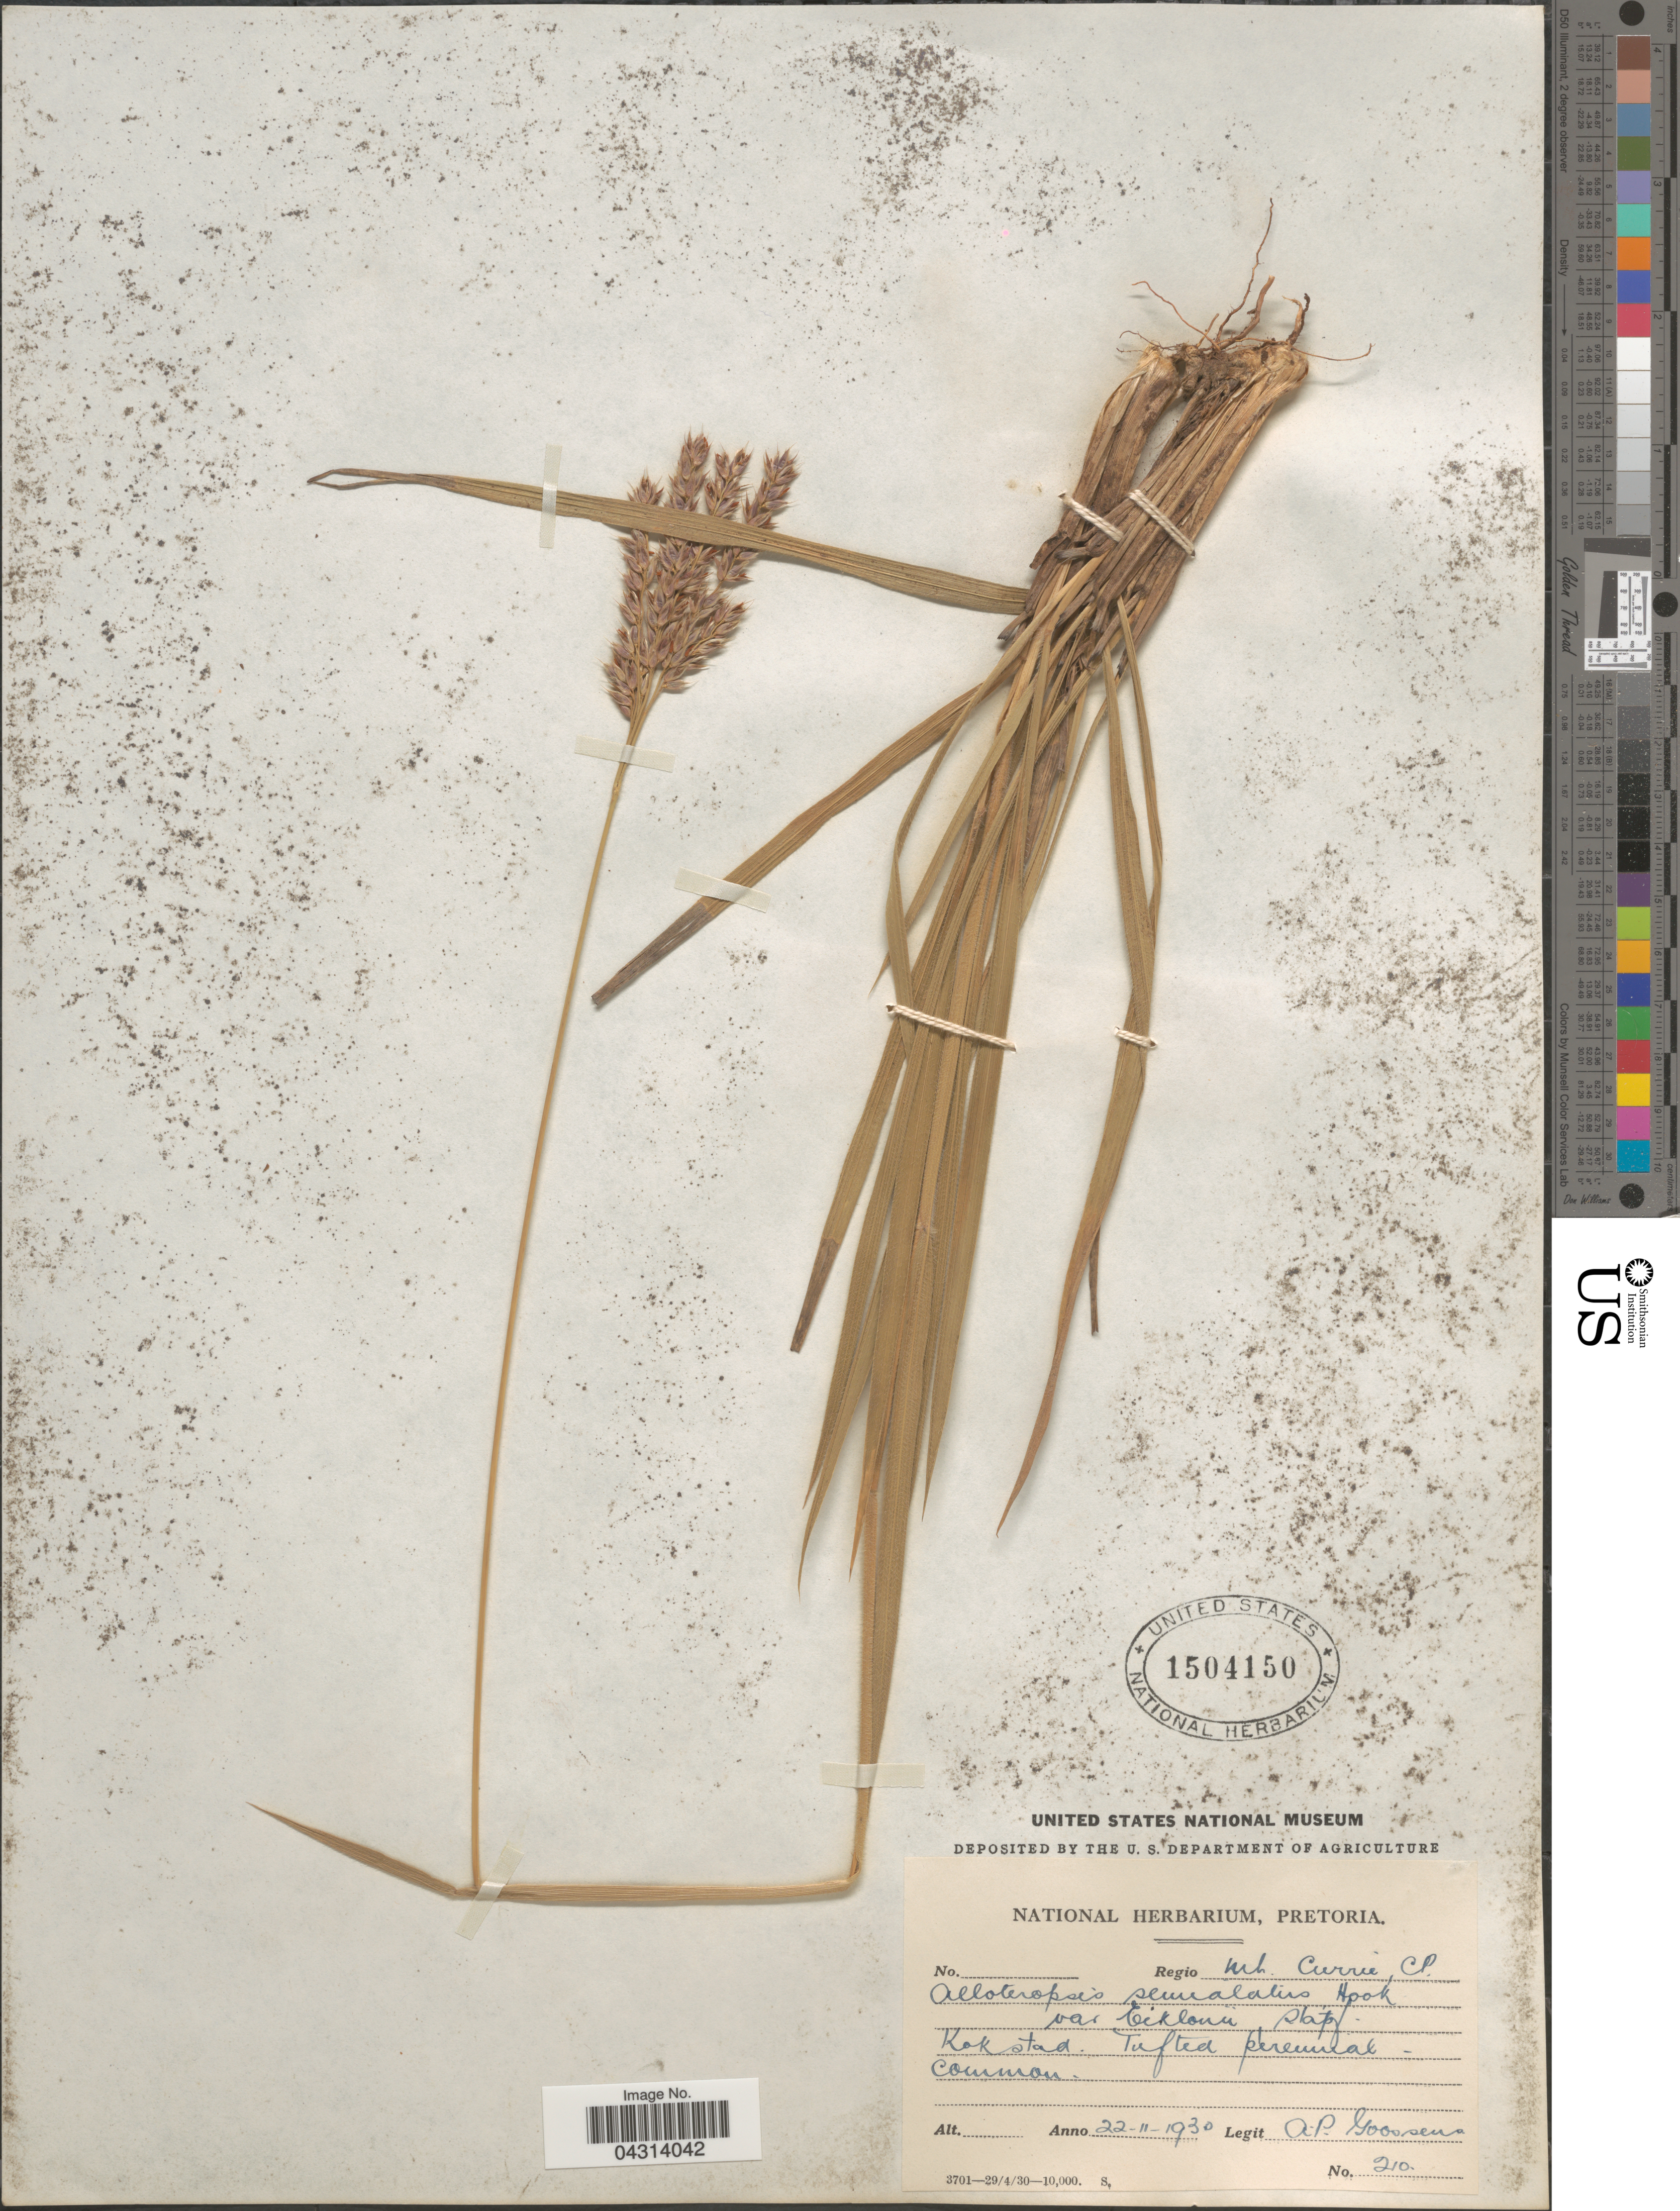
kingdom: Plantae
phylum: Tracheophyta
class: Liliopsida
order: Poales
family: Poaceae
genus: Alloteropsis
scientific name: Alloteropsis semialata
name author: (R. Br.) Hitchc.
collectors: A. P. G. Goossens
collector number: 210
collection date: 1930-11-22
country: South Africa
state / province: KwaZulu-Natal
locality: Regio Mh [interpreted]. Currie C.P. Kokstad.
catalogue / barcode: US 1504150